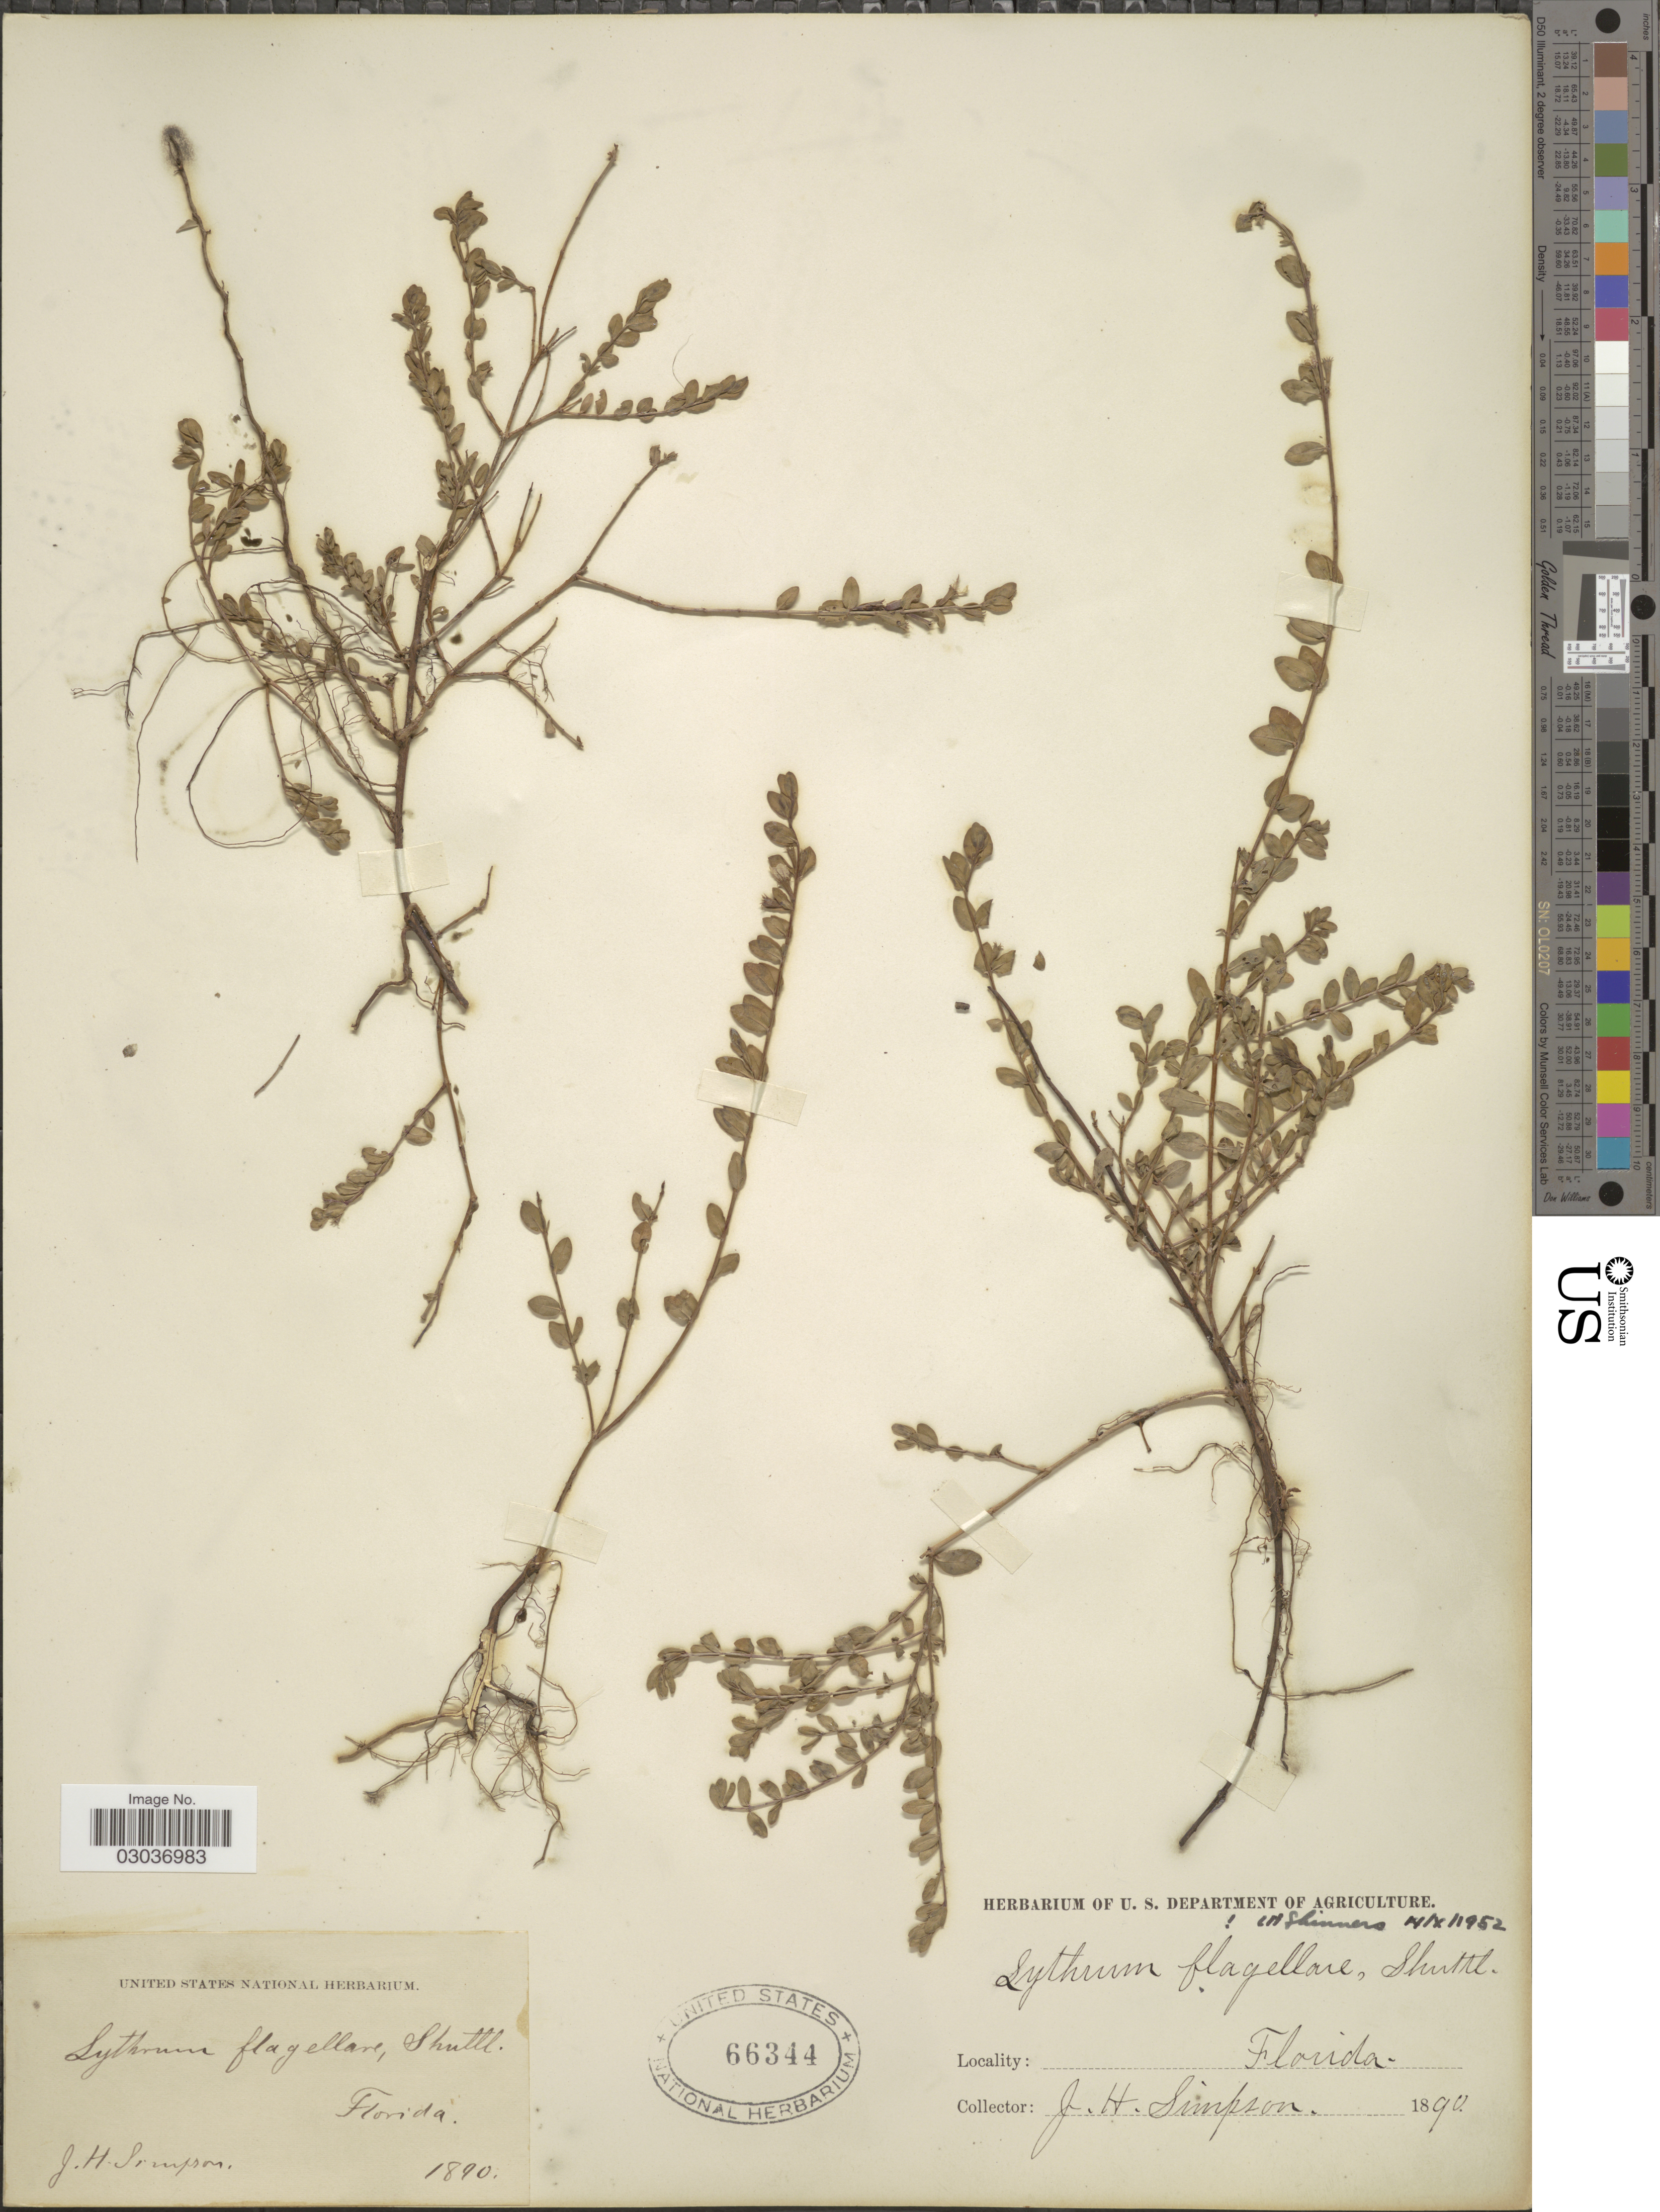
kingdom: Plantae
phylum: Tracheophyta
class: Magnoliopsida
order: Myrtales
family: Lythraceae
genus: Lythrum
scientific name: Lythrum flagellare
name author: Shuttlew. ex Chapm.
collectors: J. H. Simpson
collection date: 1890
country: United States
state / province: Florida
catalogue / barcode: US 66344